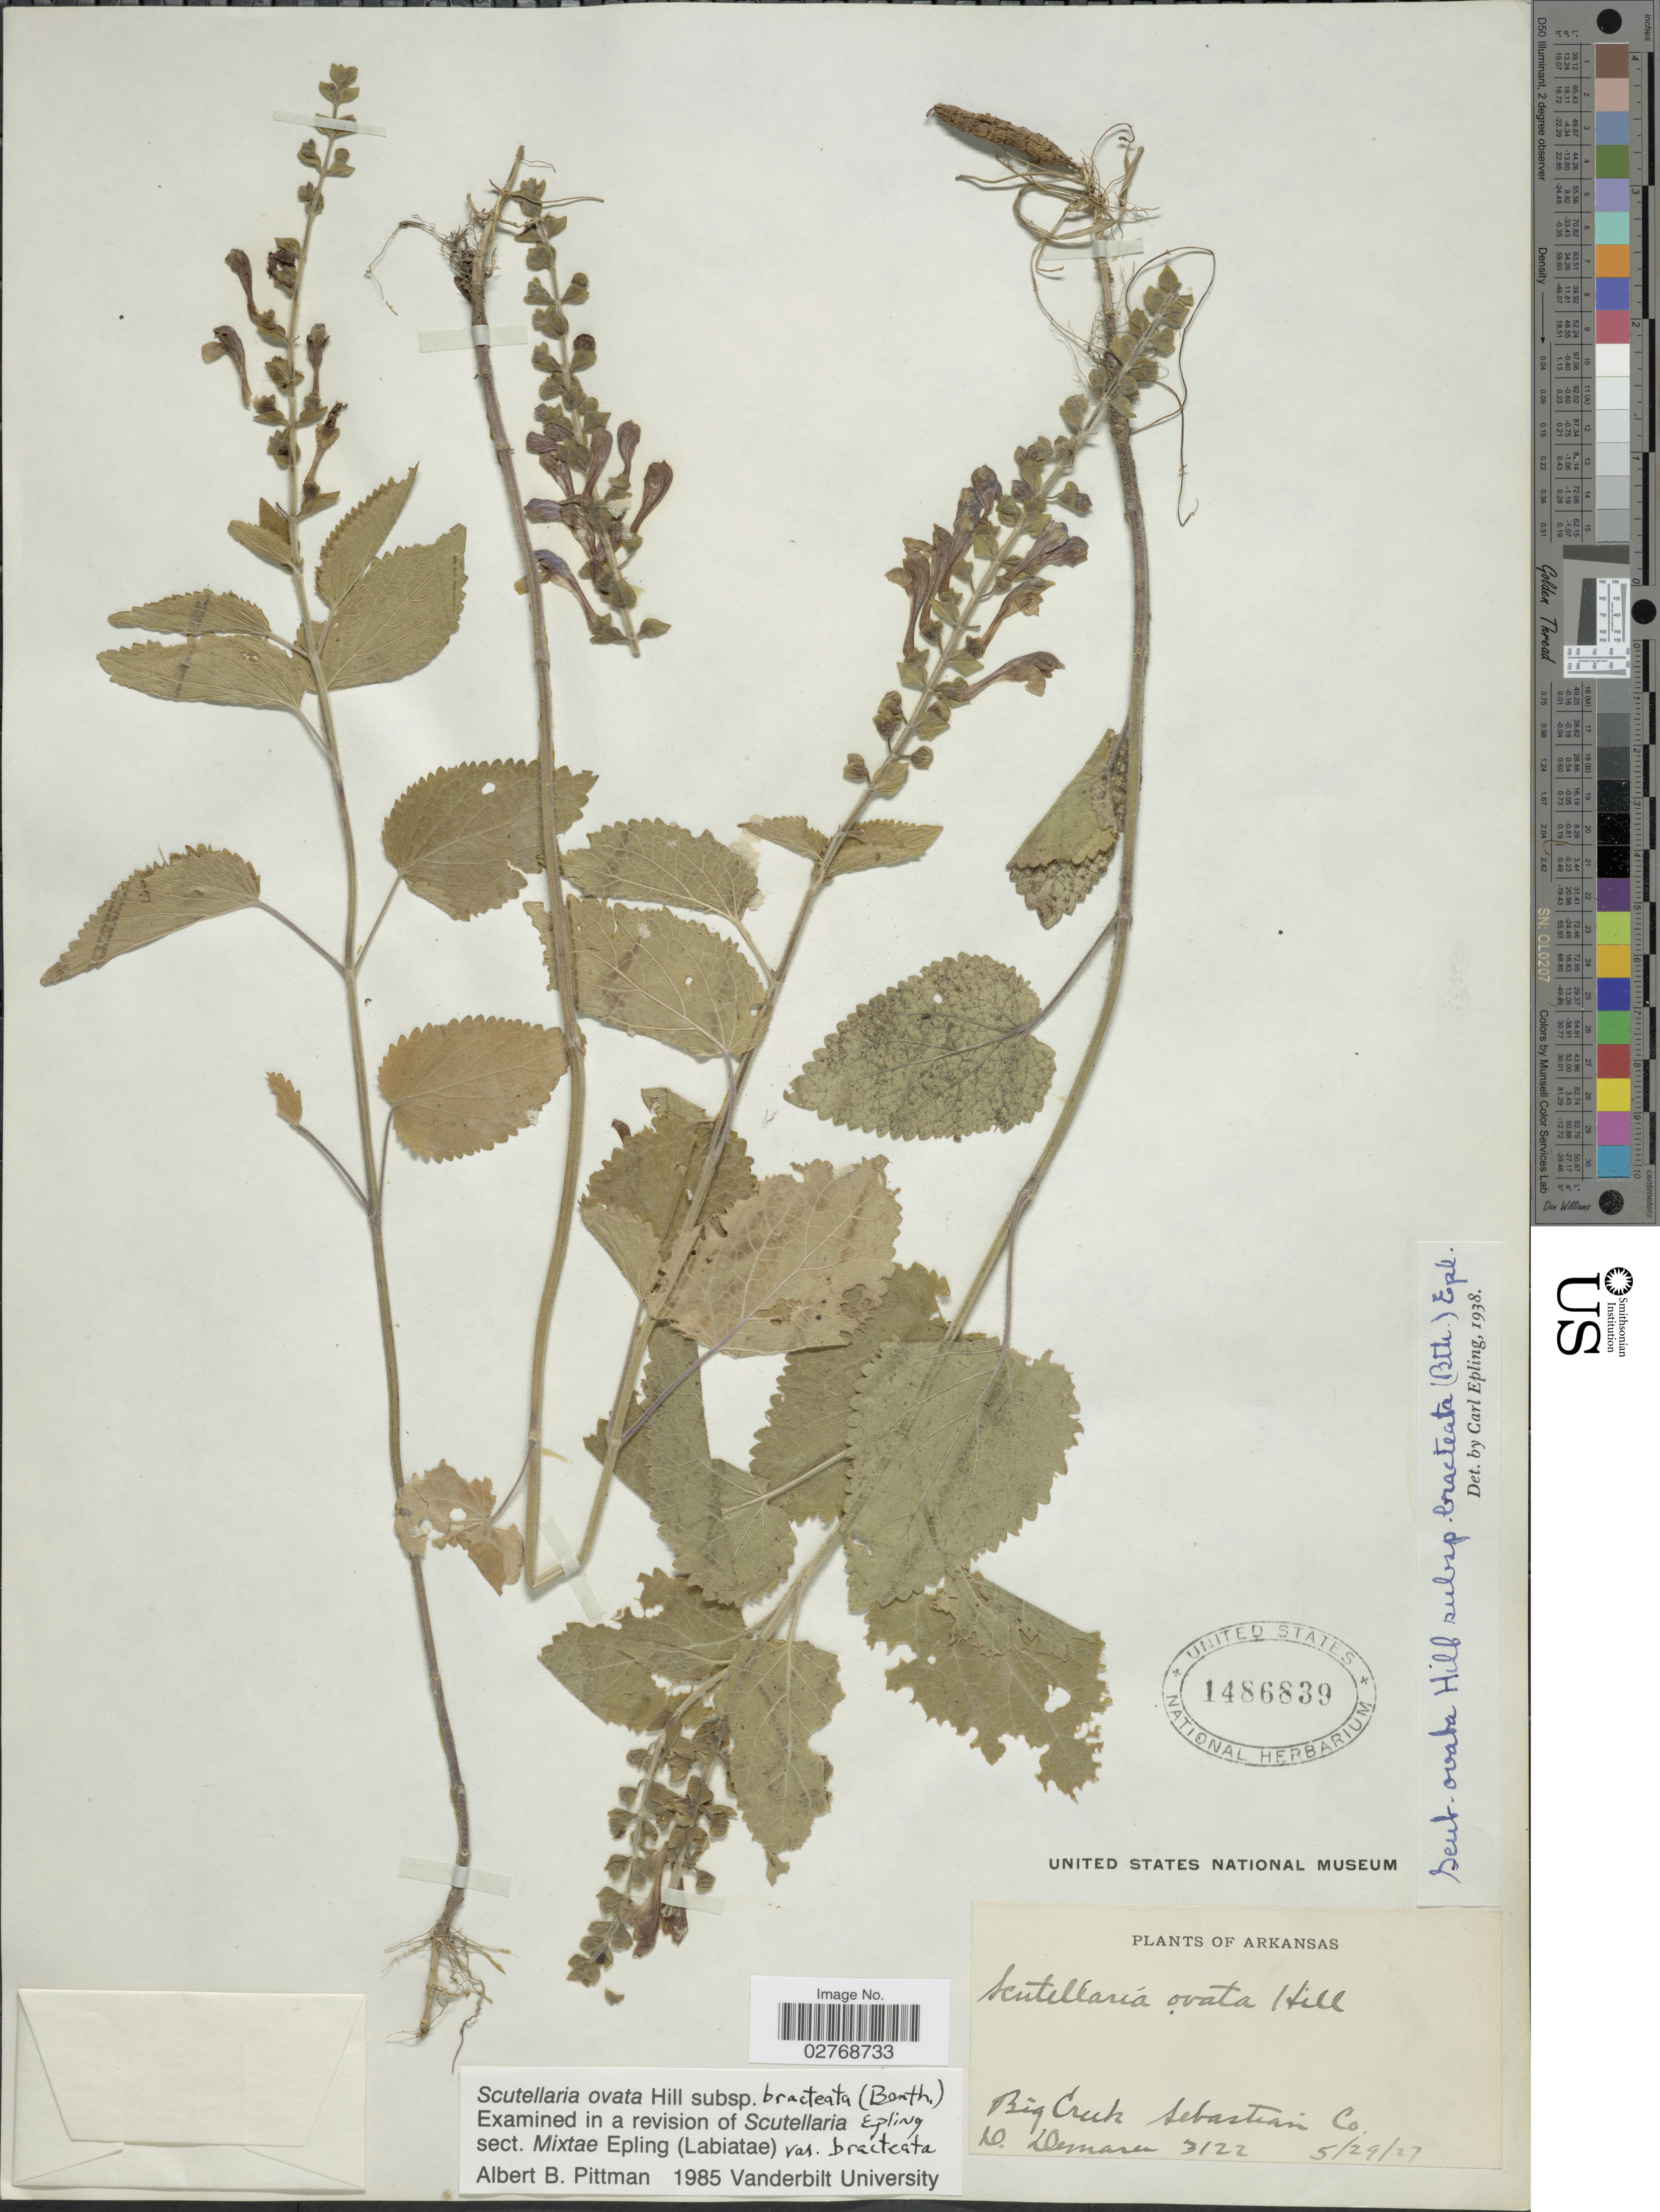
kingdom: Plantae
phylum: Tracheophyta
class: Magnoliopsida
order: Lamiales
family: Lamiaceae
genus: Scutellaria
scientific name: Scutellaria ovata subsp. bracteata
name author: (Benth.) Epling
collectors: D. Demaree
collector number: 3122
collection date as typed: Transcribed d/m/y: 29/5/27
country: United States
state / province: Arkansas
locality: Big Creek Sebastian Co.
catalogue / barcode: US 1486839